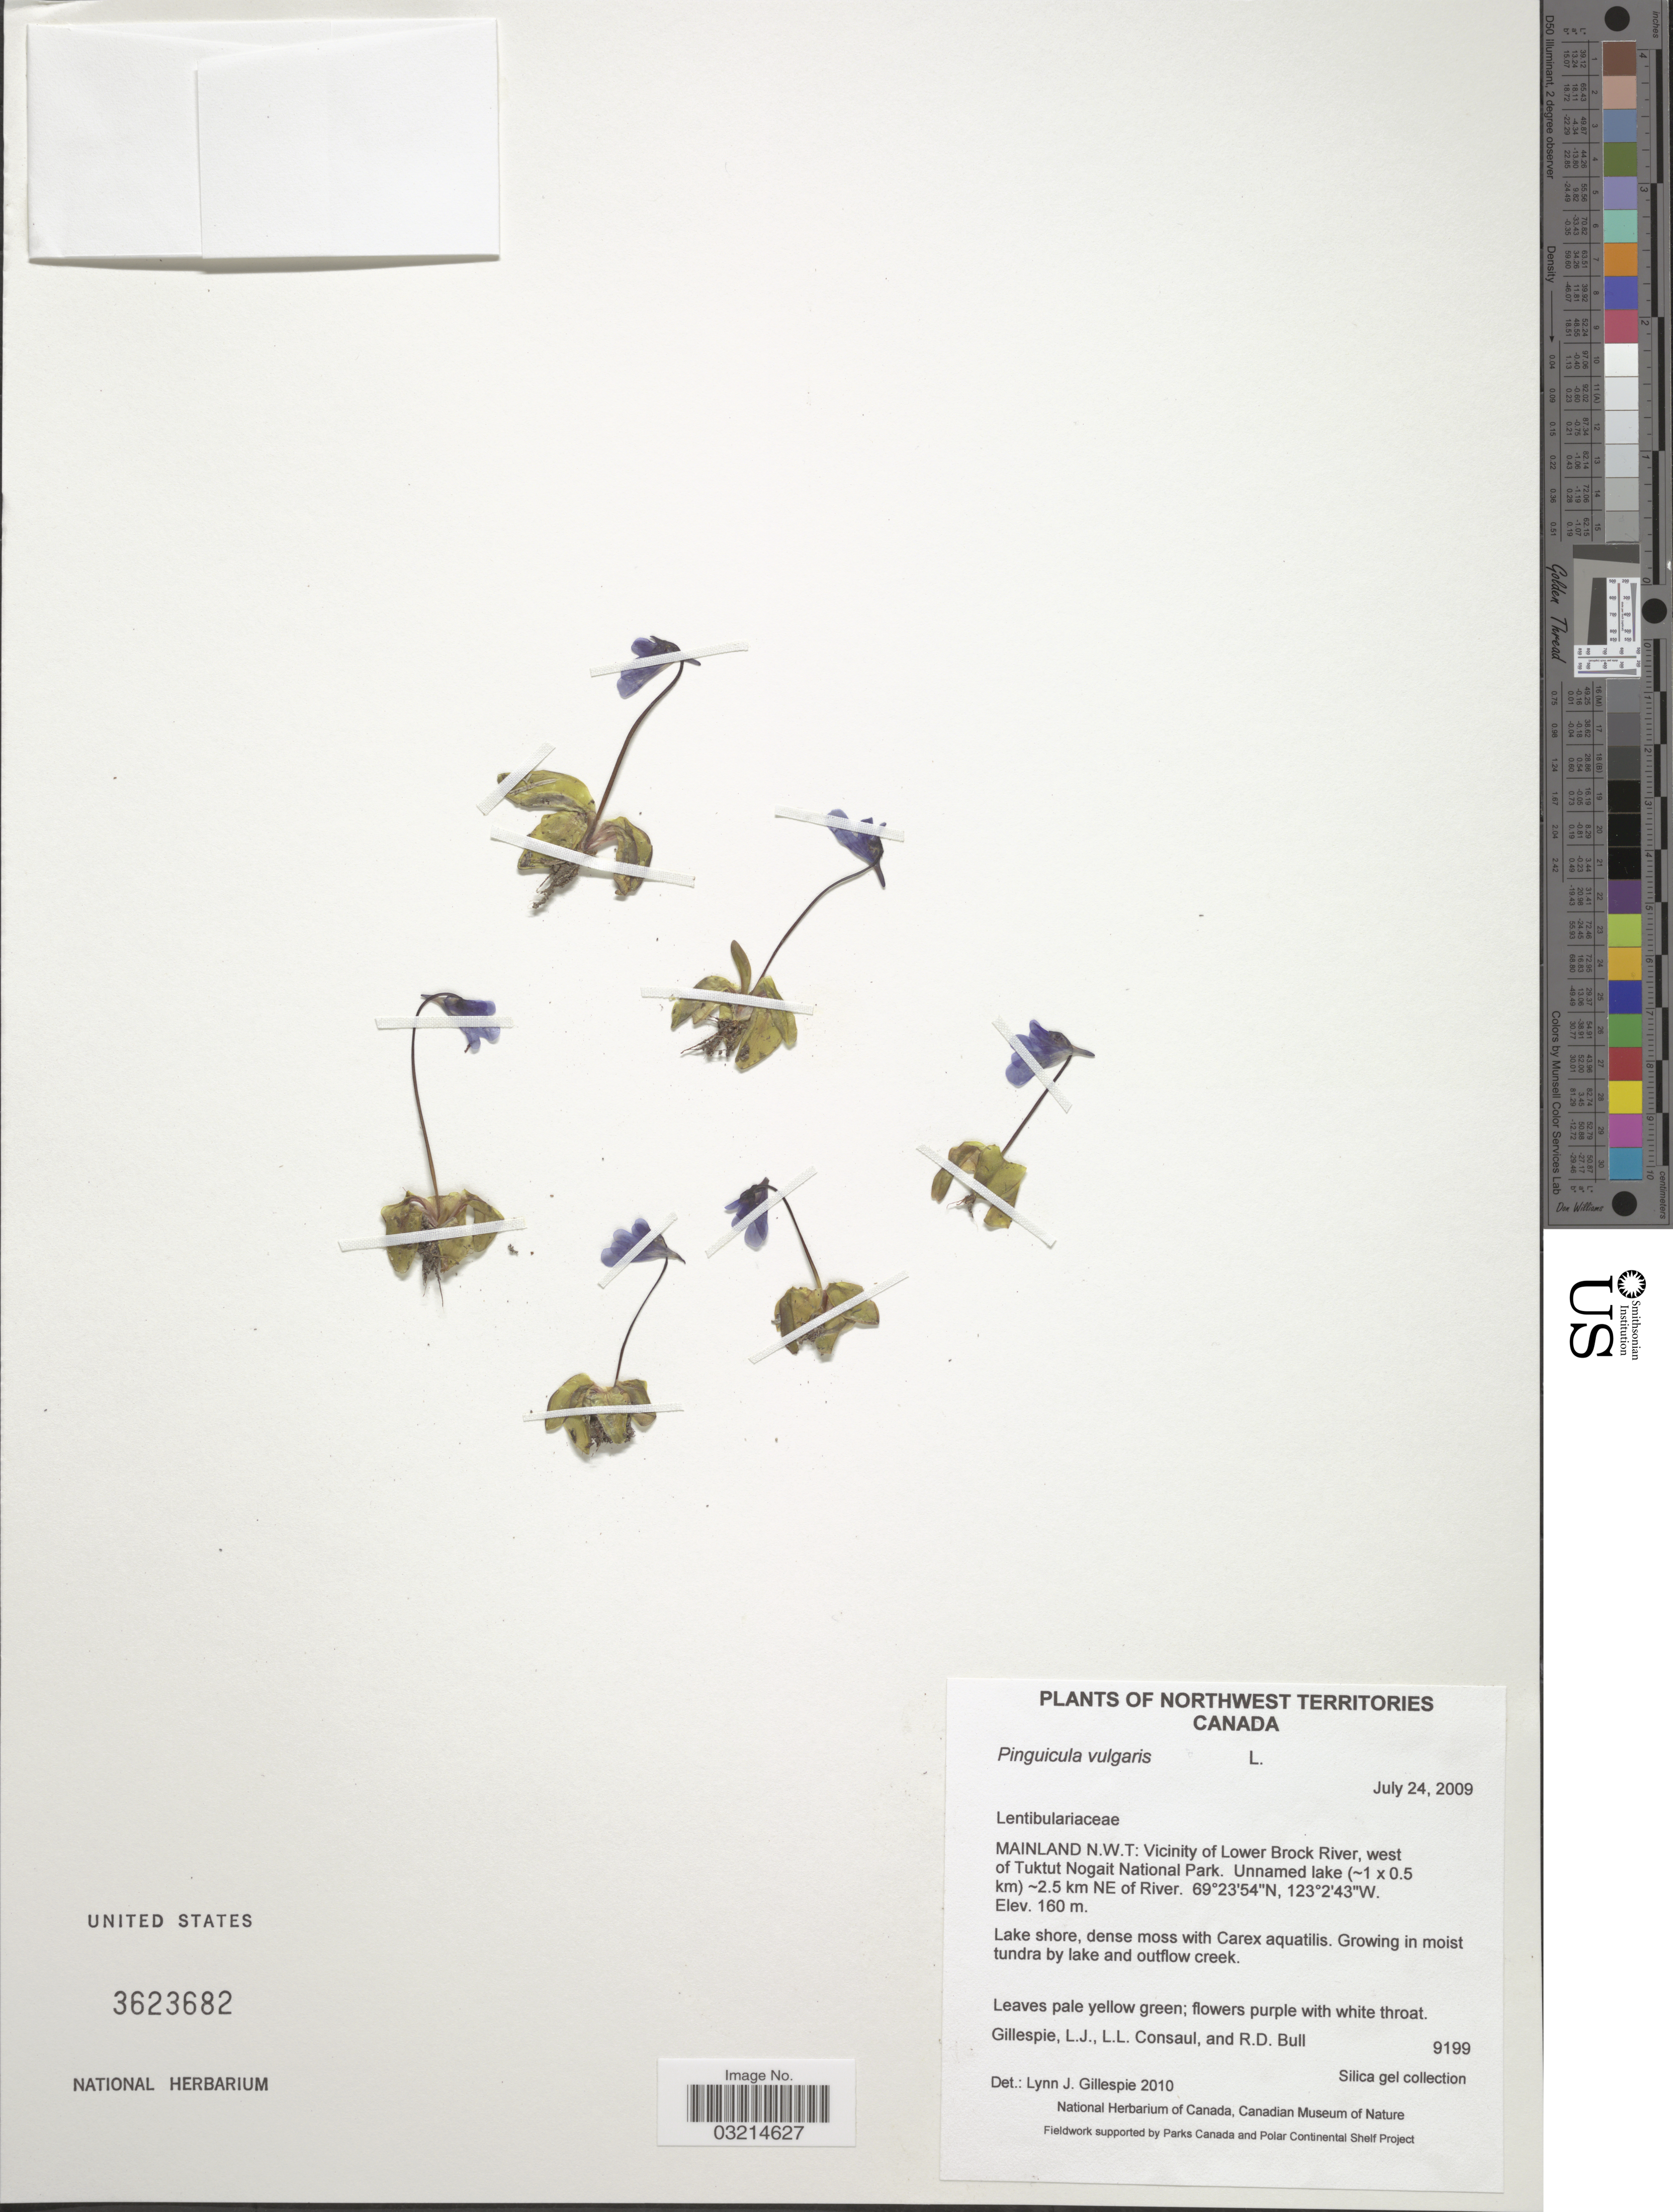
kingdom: Plantae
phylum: Tracheophyta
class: Magnoliopsida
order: Lamiales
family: Lentibulariaceae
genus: Pinguicula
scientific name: Pinguicula vulgaris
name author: L.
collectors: L. Gillespie, L. Consaul & R. Bull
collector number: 9199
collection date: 2009-07-24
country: Canada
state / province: Northwest Territories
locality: Mainland N.W.T.: Vicinity of Lower Brock River, west of Tuktut Nogait National Park. Unnamed lake (~1 [Foreign script] 0.5 km) ~ 2.5 km NE of River.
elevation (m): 160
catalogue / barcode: US 3623682